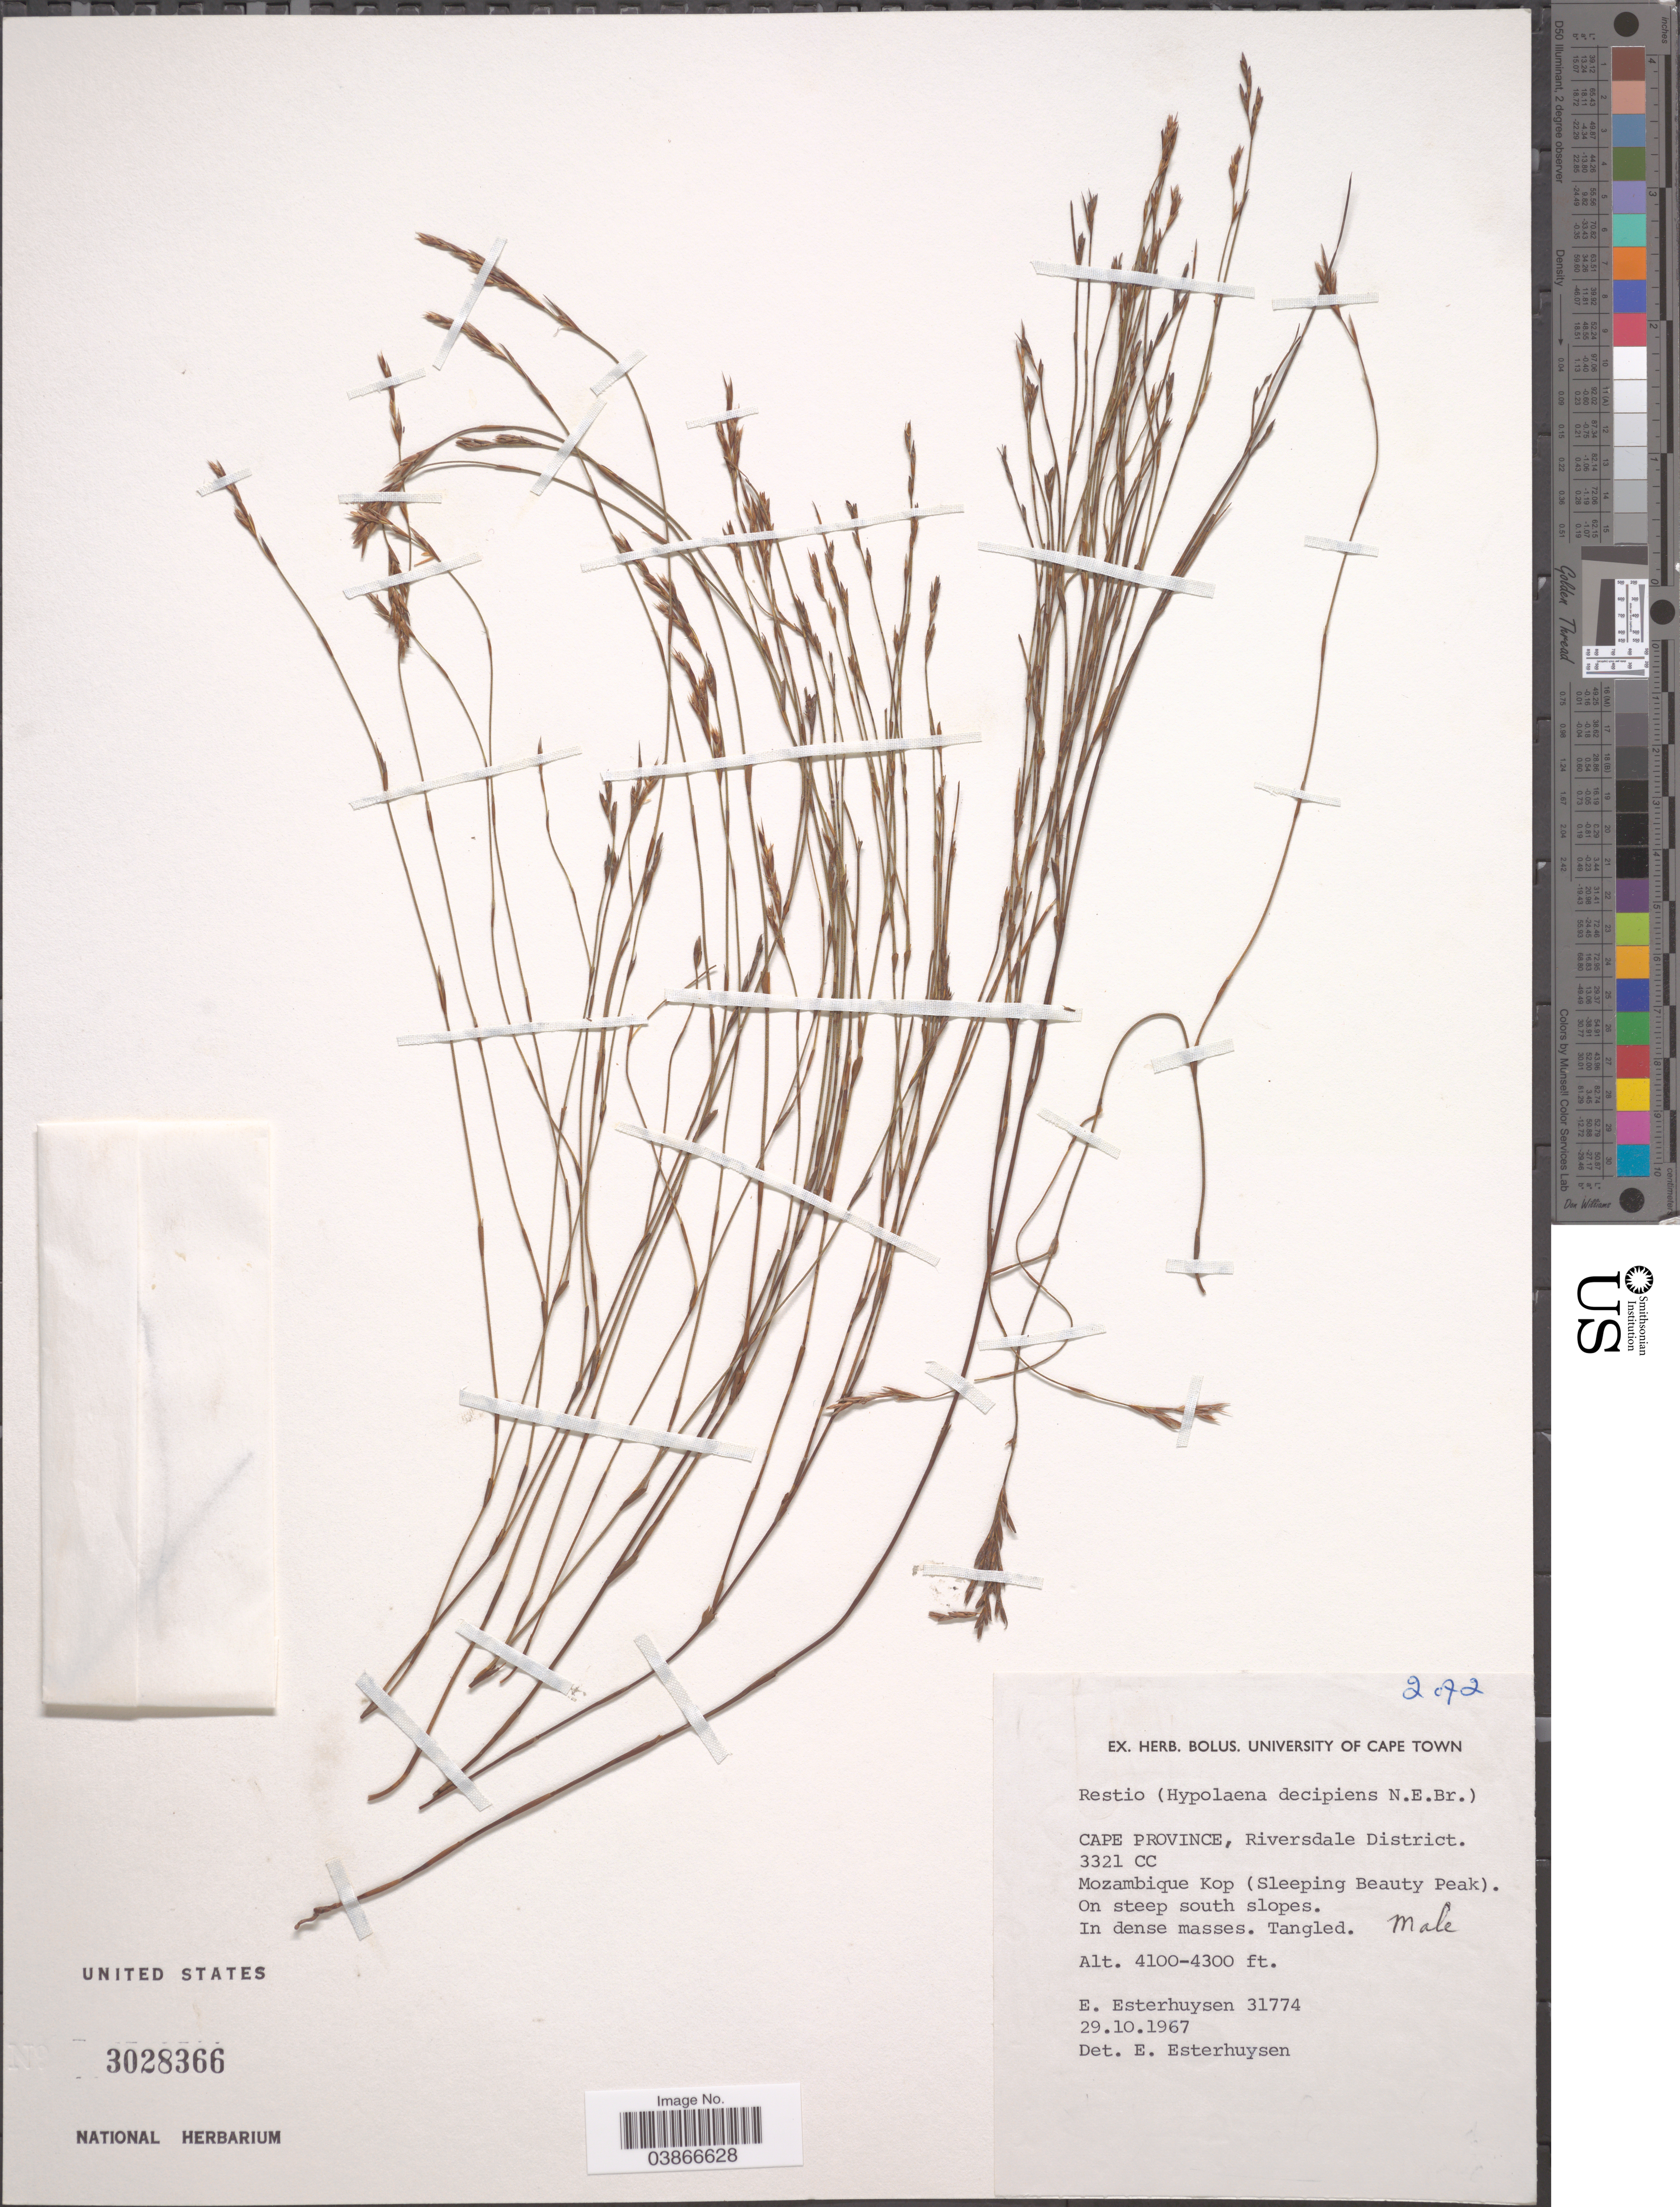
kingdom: Plantae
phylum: Tracheophyta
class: Liliopsida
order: Poales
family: Restionaceae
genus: Restio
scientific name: Restio decipiens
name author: (N.E. Br.) H.P. Linder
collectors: E. E. Esterhuysen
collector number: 31774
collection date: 1967-10-29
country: South Africa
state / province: Western Cape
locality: Riversdale District. 3321 CC. Mozambique Kop (Sleeping Beauty Peak). On steep south slopes.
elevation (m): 1250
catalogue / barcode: US 3028366